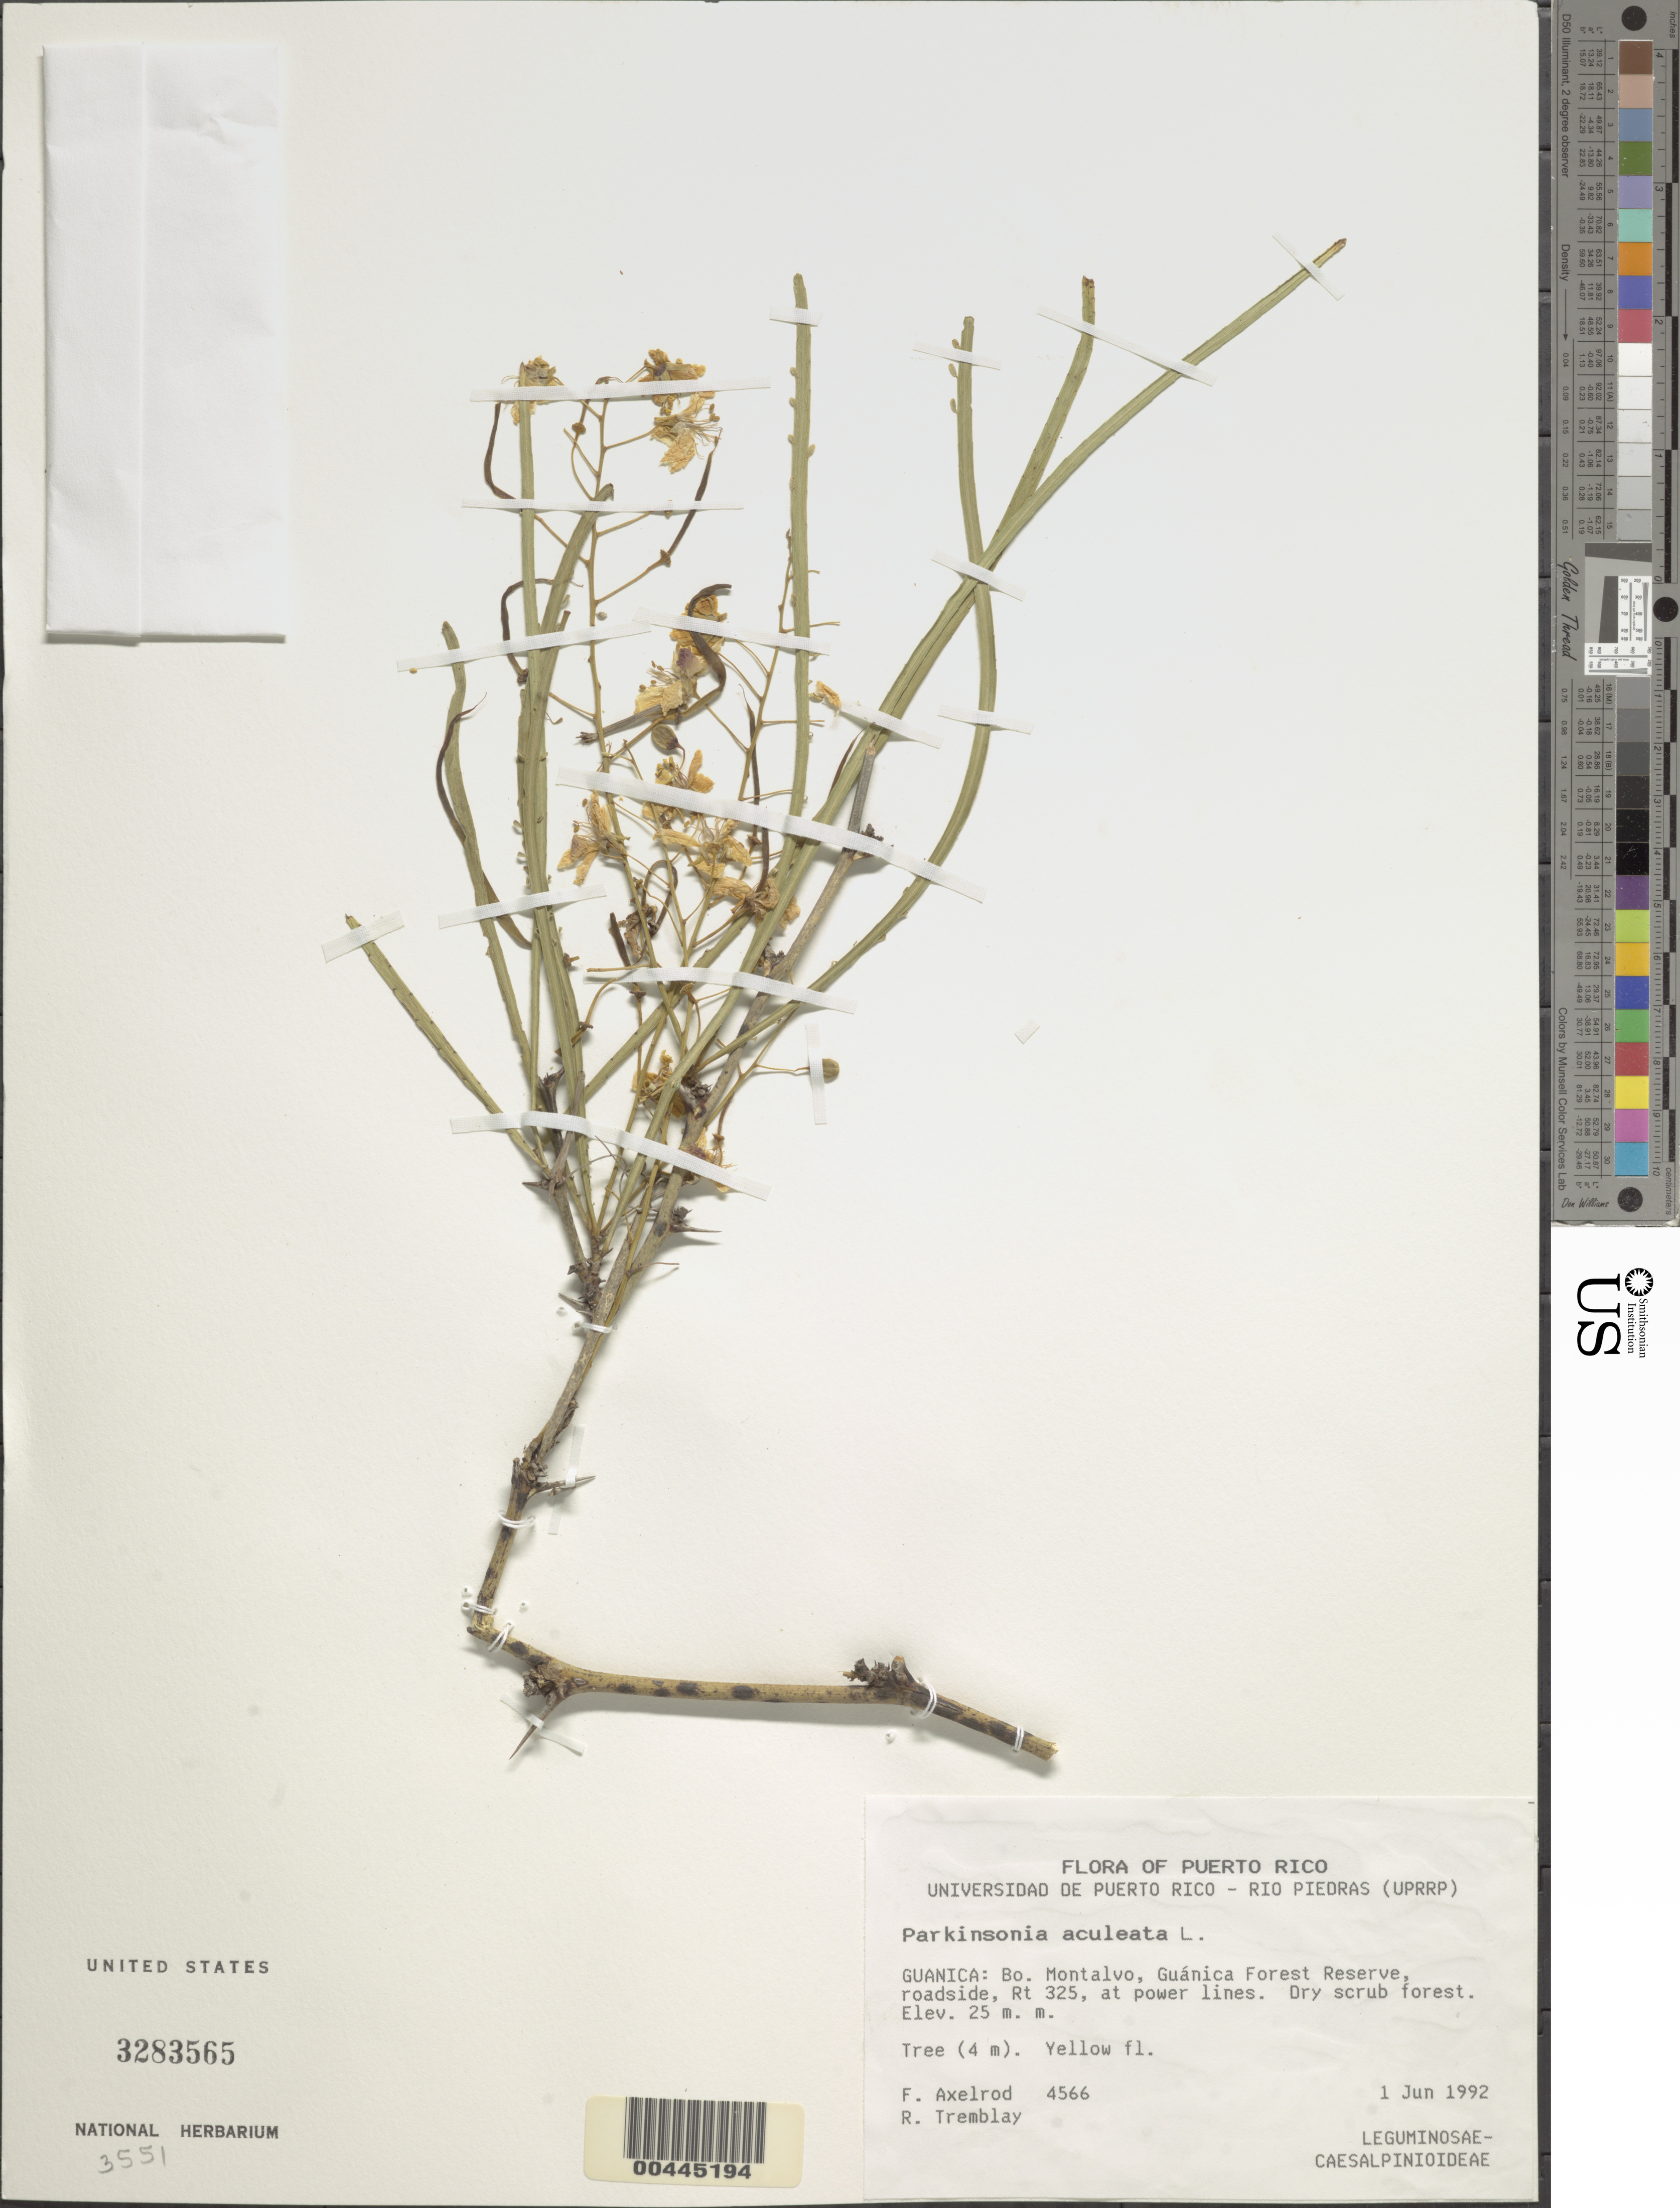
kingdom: Plantae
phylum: Tracheophyta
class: Magnoliopsida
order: Fabales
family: Fabaceae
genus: Parkinsonia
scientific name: Parkinsonia aculeata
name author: L.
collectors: F. S. Axelrod & R. L. Tremblay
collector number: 4566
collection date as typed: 01 Jun 1992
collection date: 1992-06-01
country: Puerto Rico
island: Greater Antilles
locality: Rio piedras, guanica, bo. montalvo, guanica forest reserve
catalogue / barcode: US 3283565